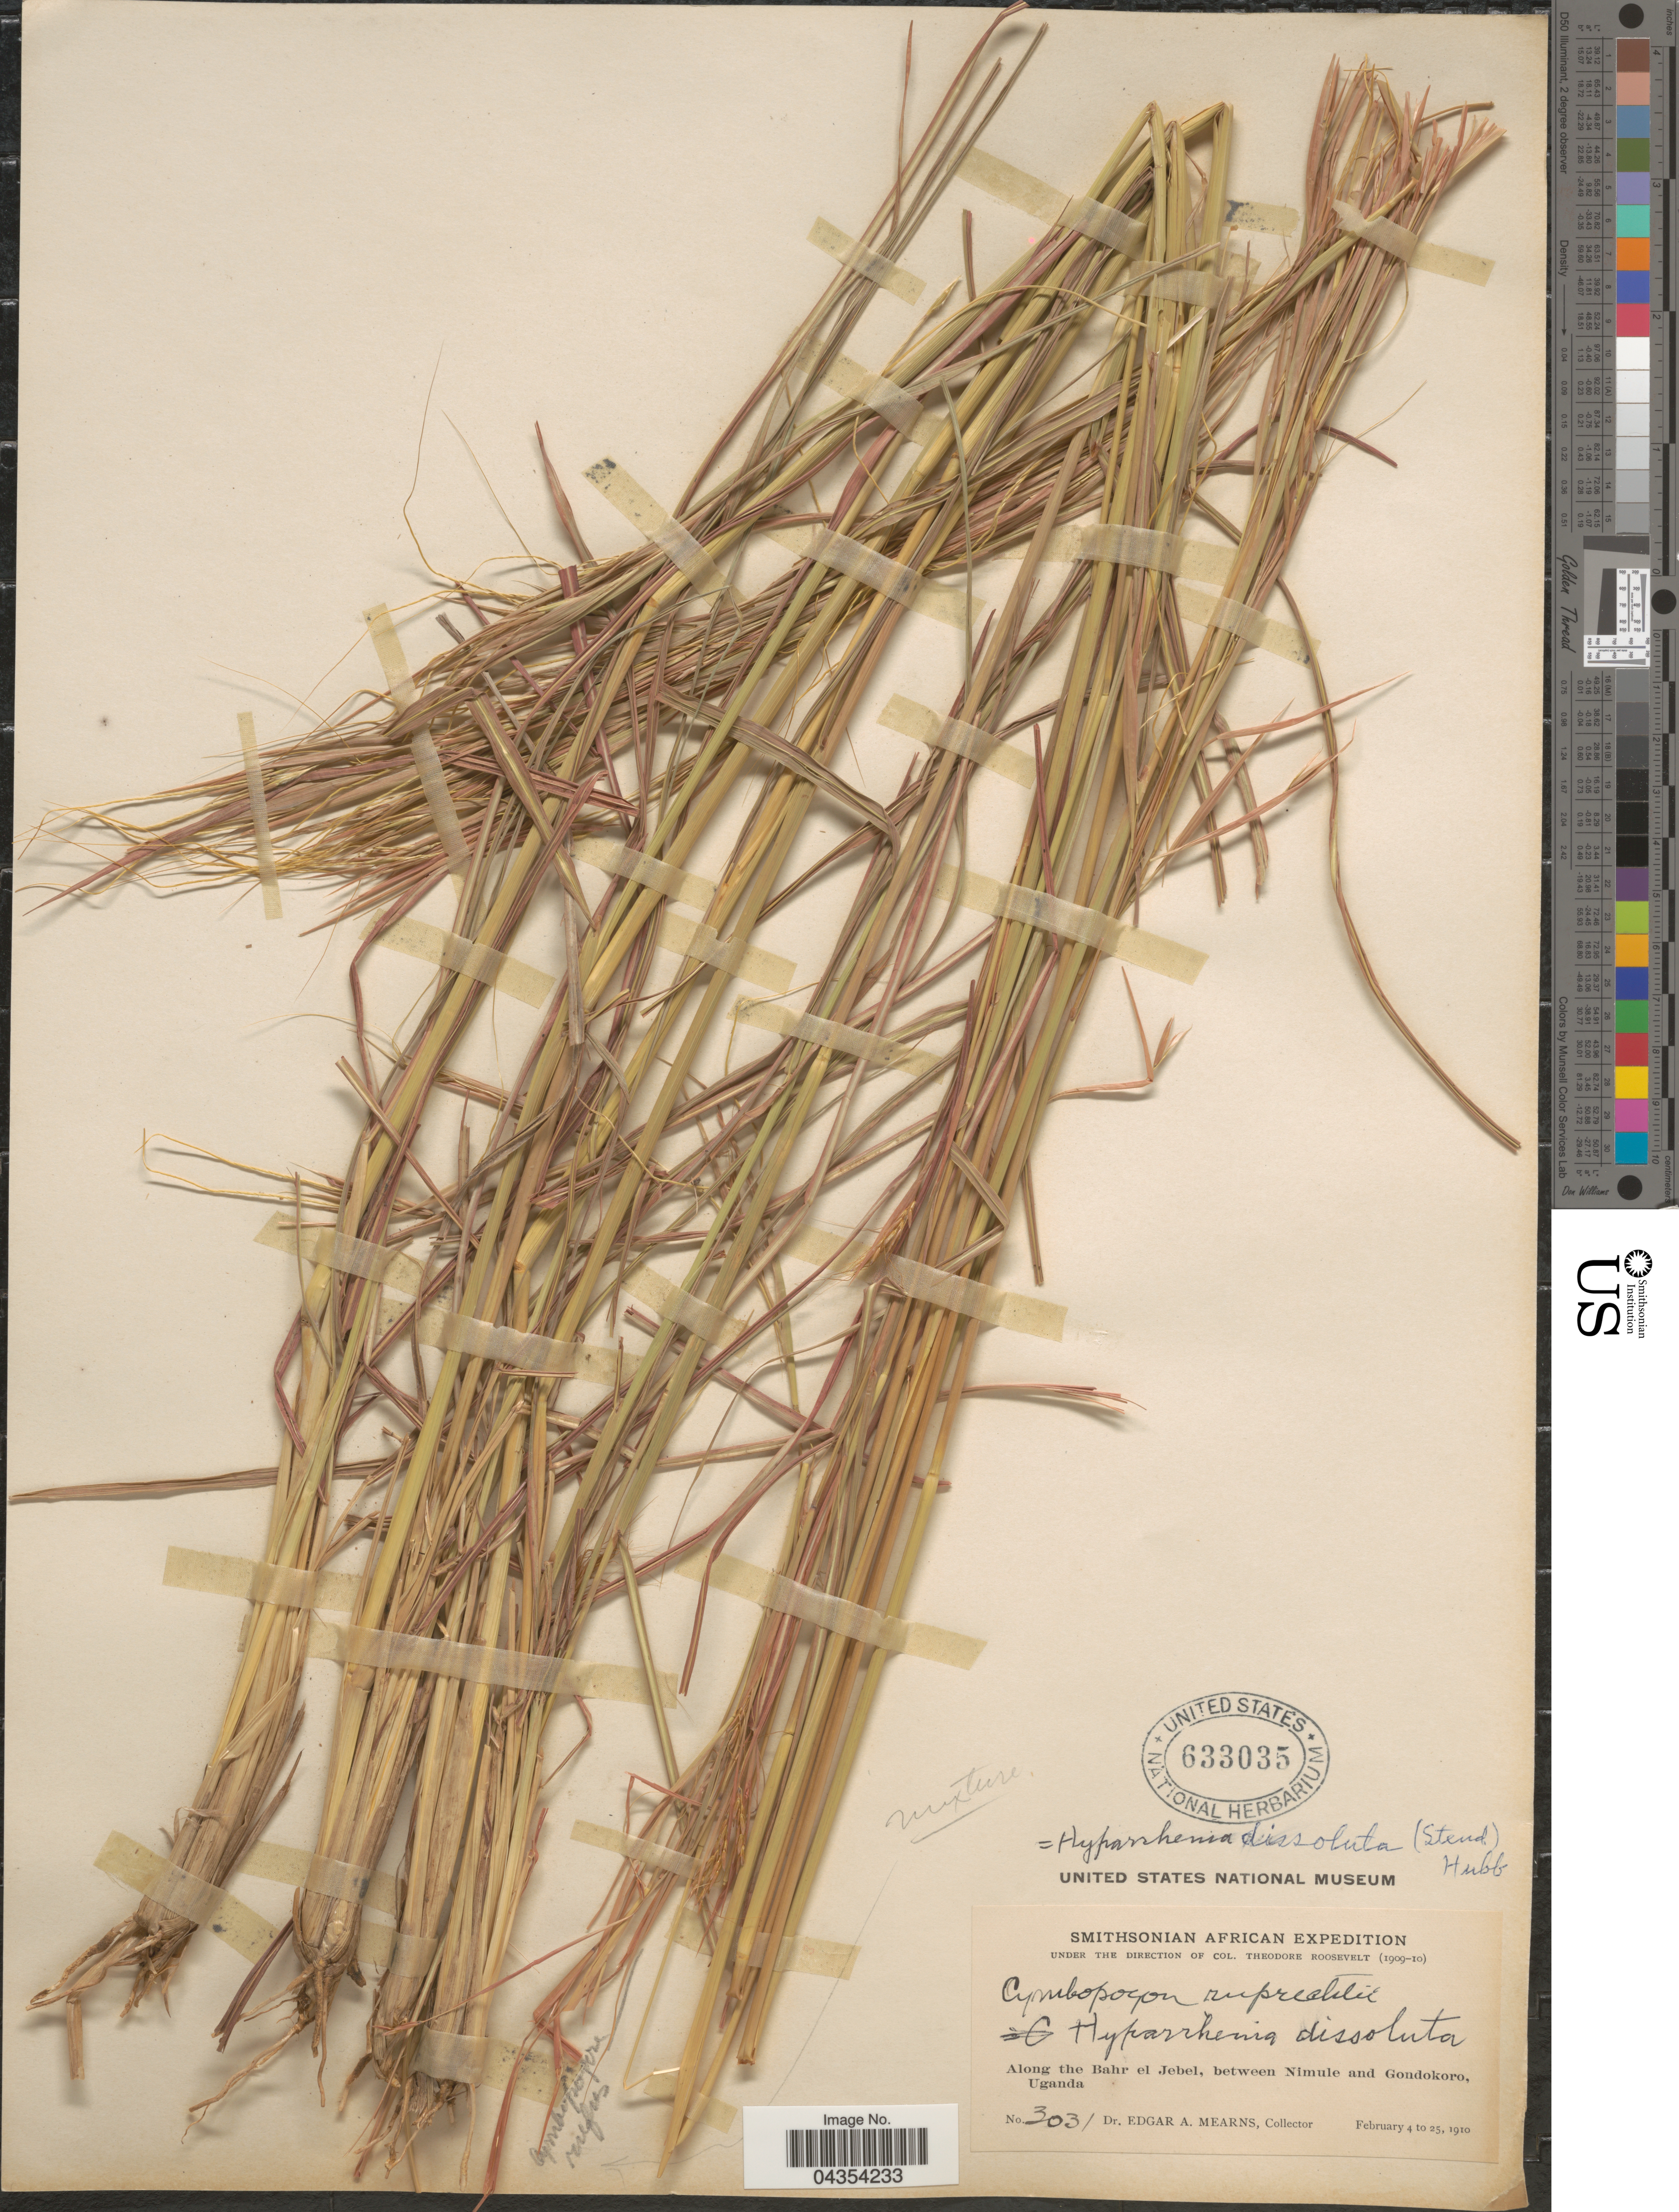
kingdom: Plantae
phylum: Tracheophyta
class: Liliopsida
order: Poales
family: Poaceae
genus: Hyperthelia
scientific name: Hyperthelia dissoluta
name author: (Nees ex Steud.) Clayton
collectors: E. A. Mearns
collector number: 3031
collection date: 1910-02-04/1910-02-25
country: Uganda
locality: Smithsonian African Expedition. Along the Bahr el Jebel, between Nimule and Gondokoro.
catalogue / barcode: US 633035